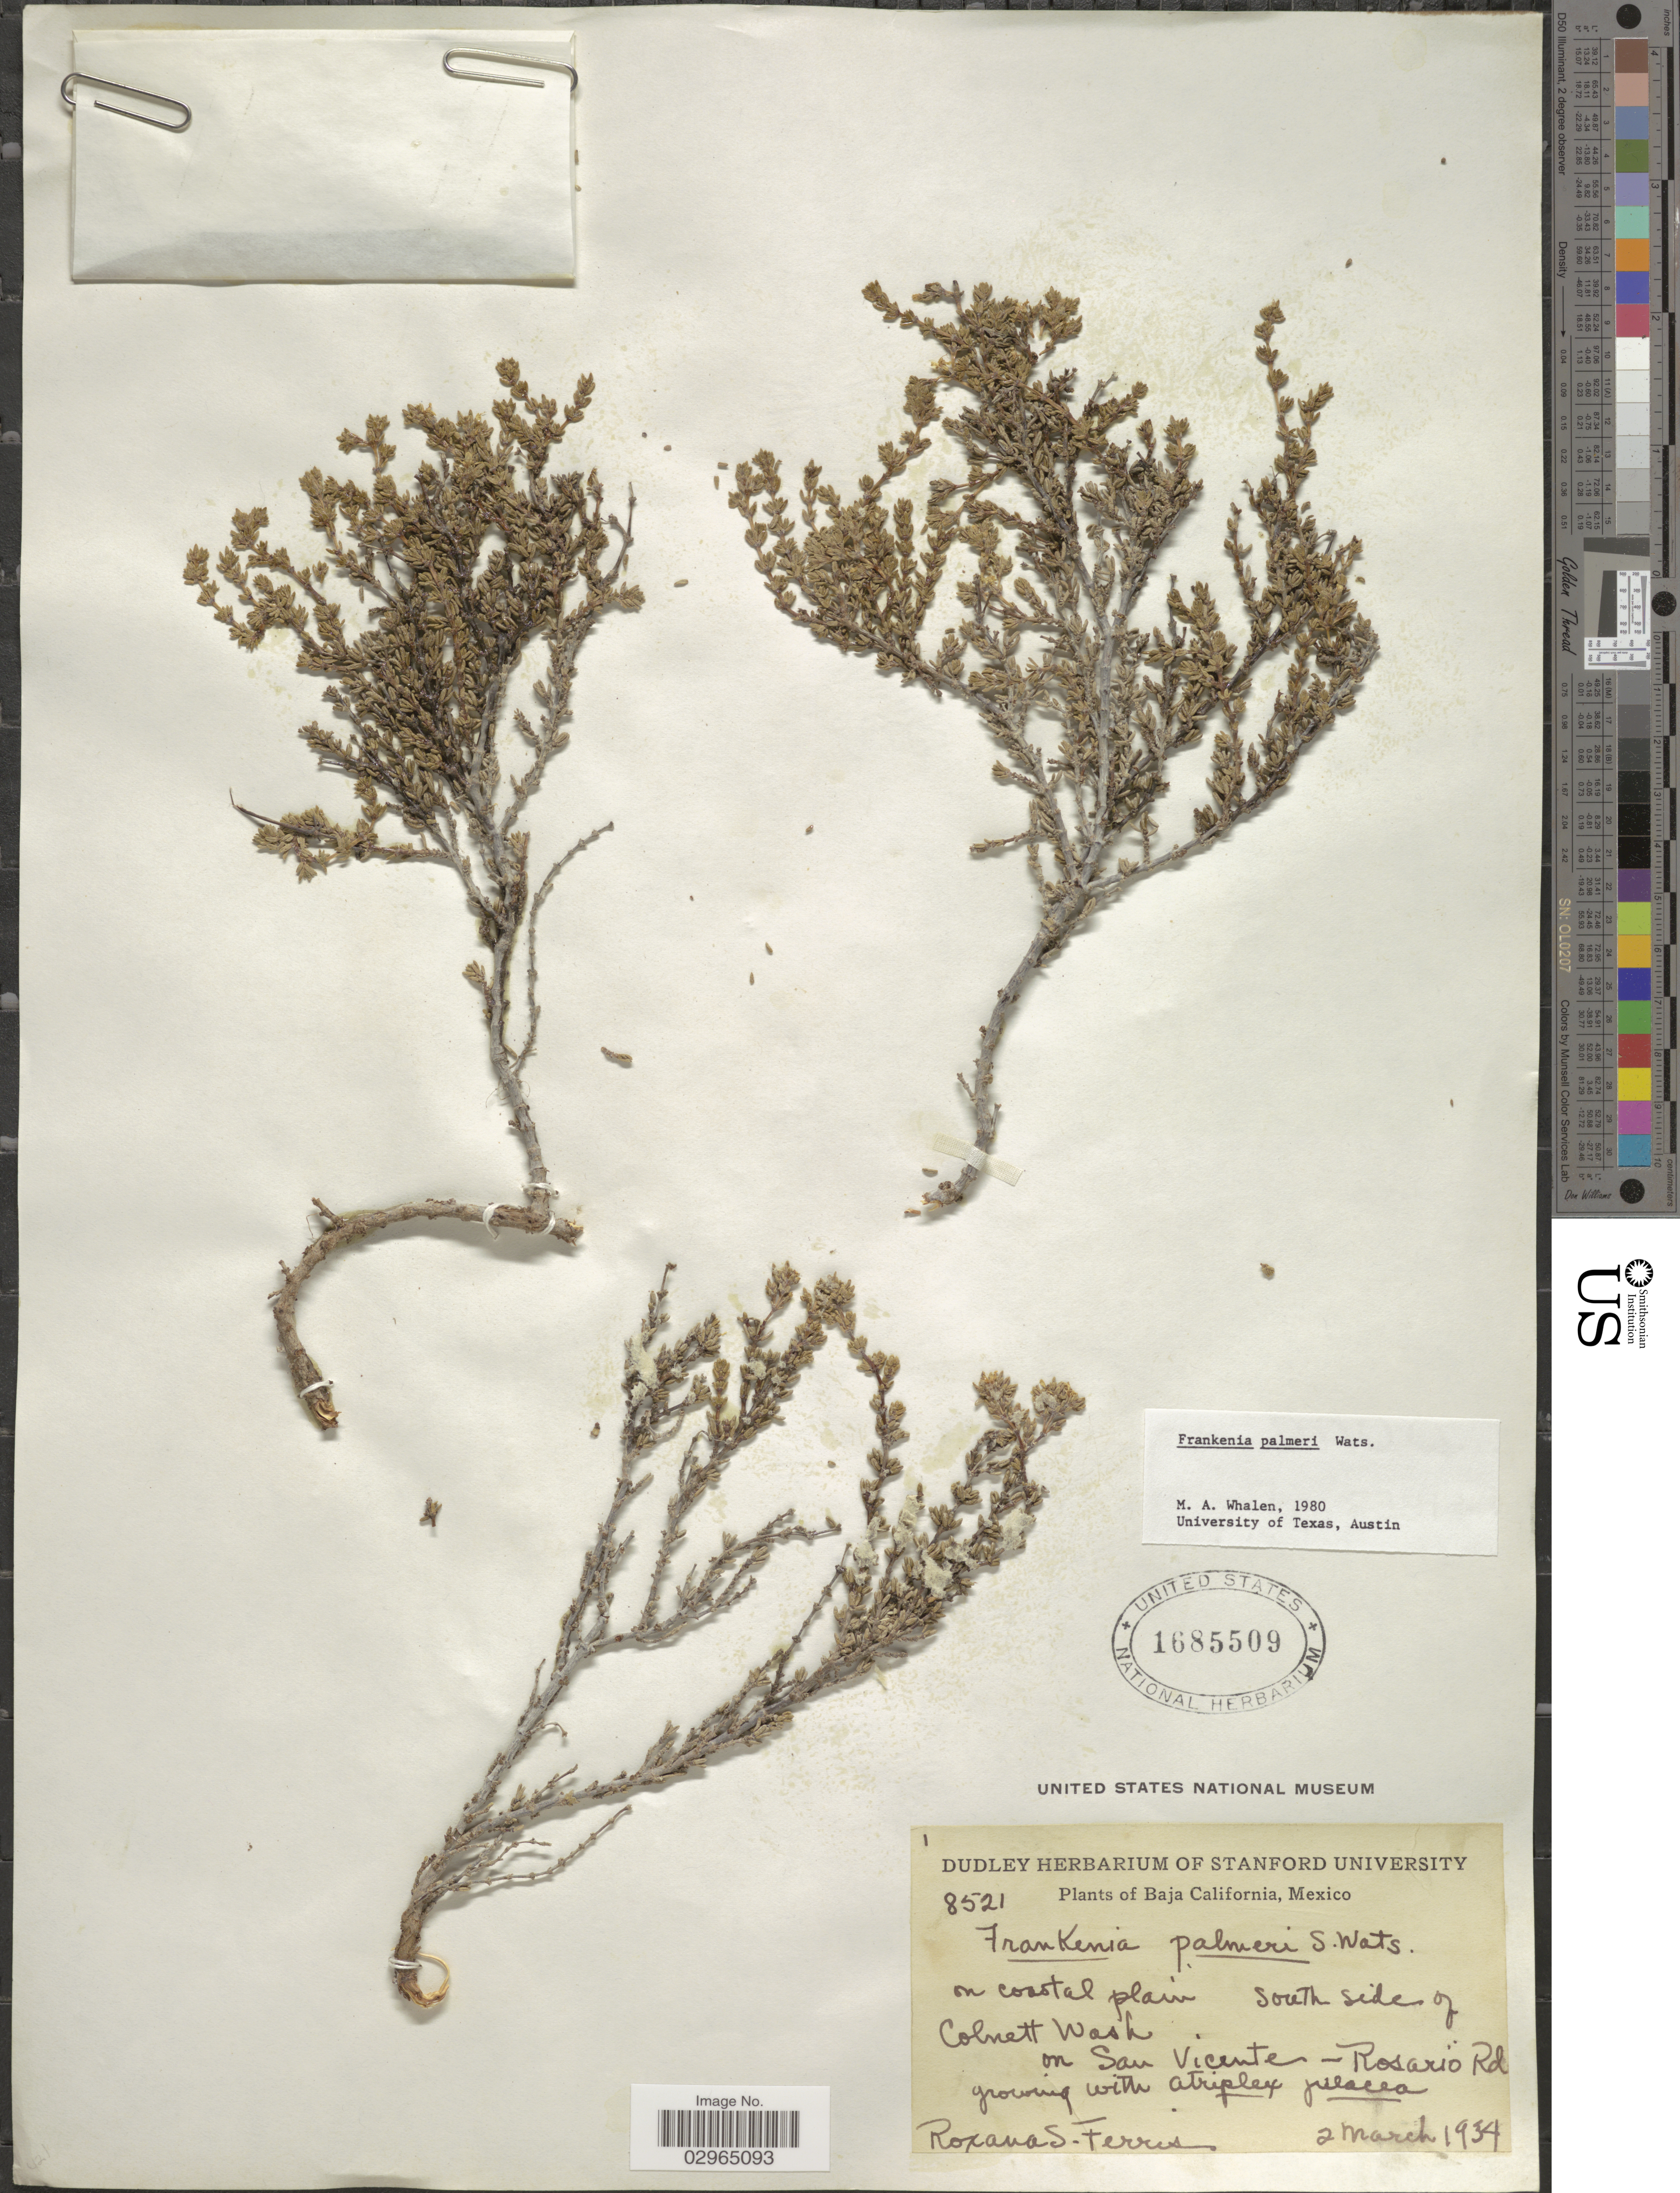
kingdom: Plantae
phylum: Tracheophyta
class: Magnoliopsida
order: Caryophyllales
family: Frankeniaceae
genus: Frankenia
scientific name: Frankenia palmeri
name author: S. Watson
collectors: R. S. Ferris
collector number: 8521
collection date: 1934-03-02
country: Mexico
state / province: Baja California Norte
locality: On coastal plain, south side of Colnett Wash on San Vicente- Rosario Rd.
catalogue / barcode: US 1685509